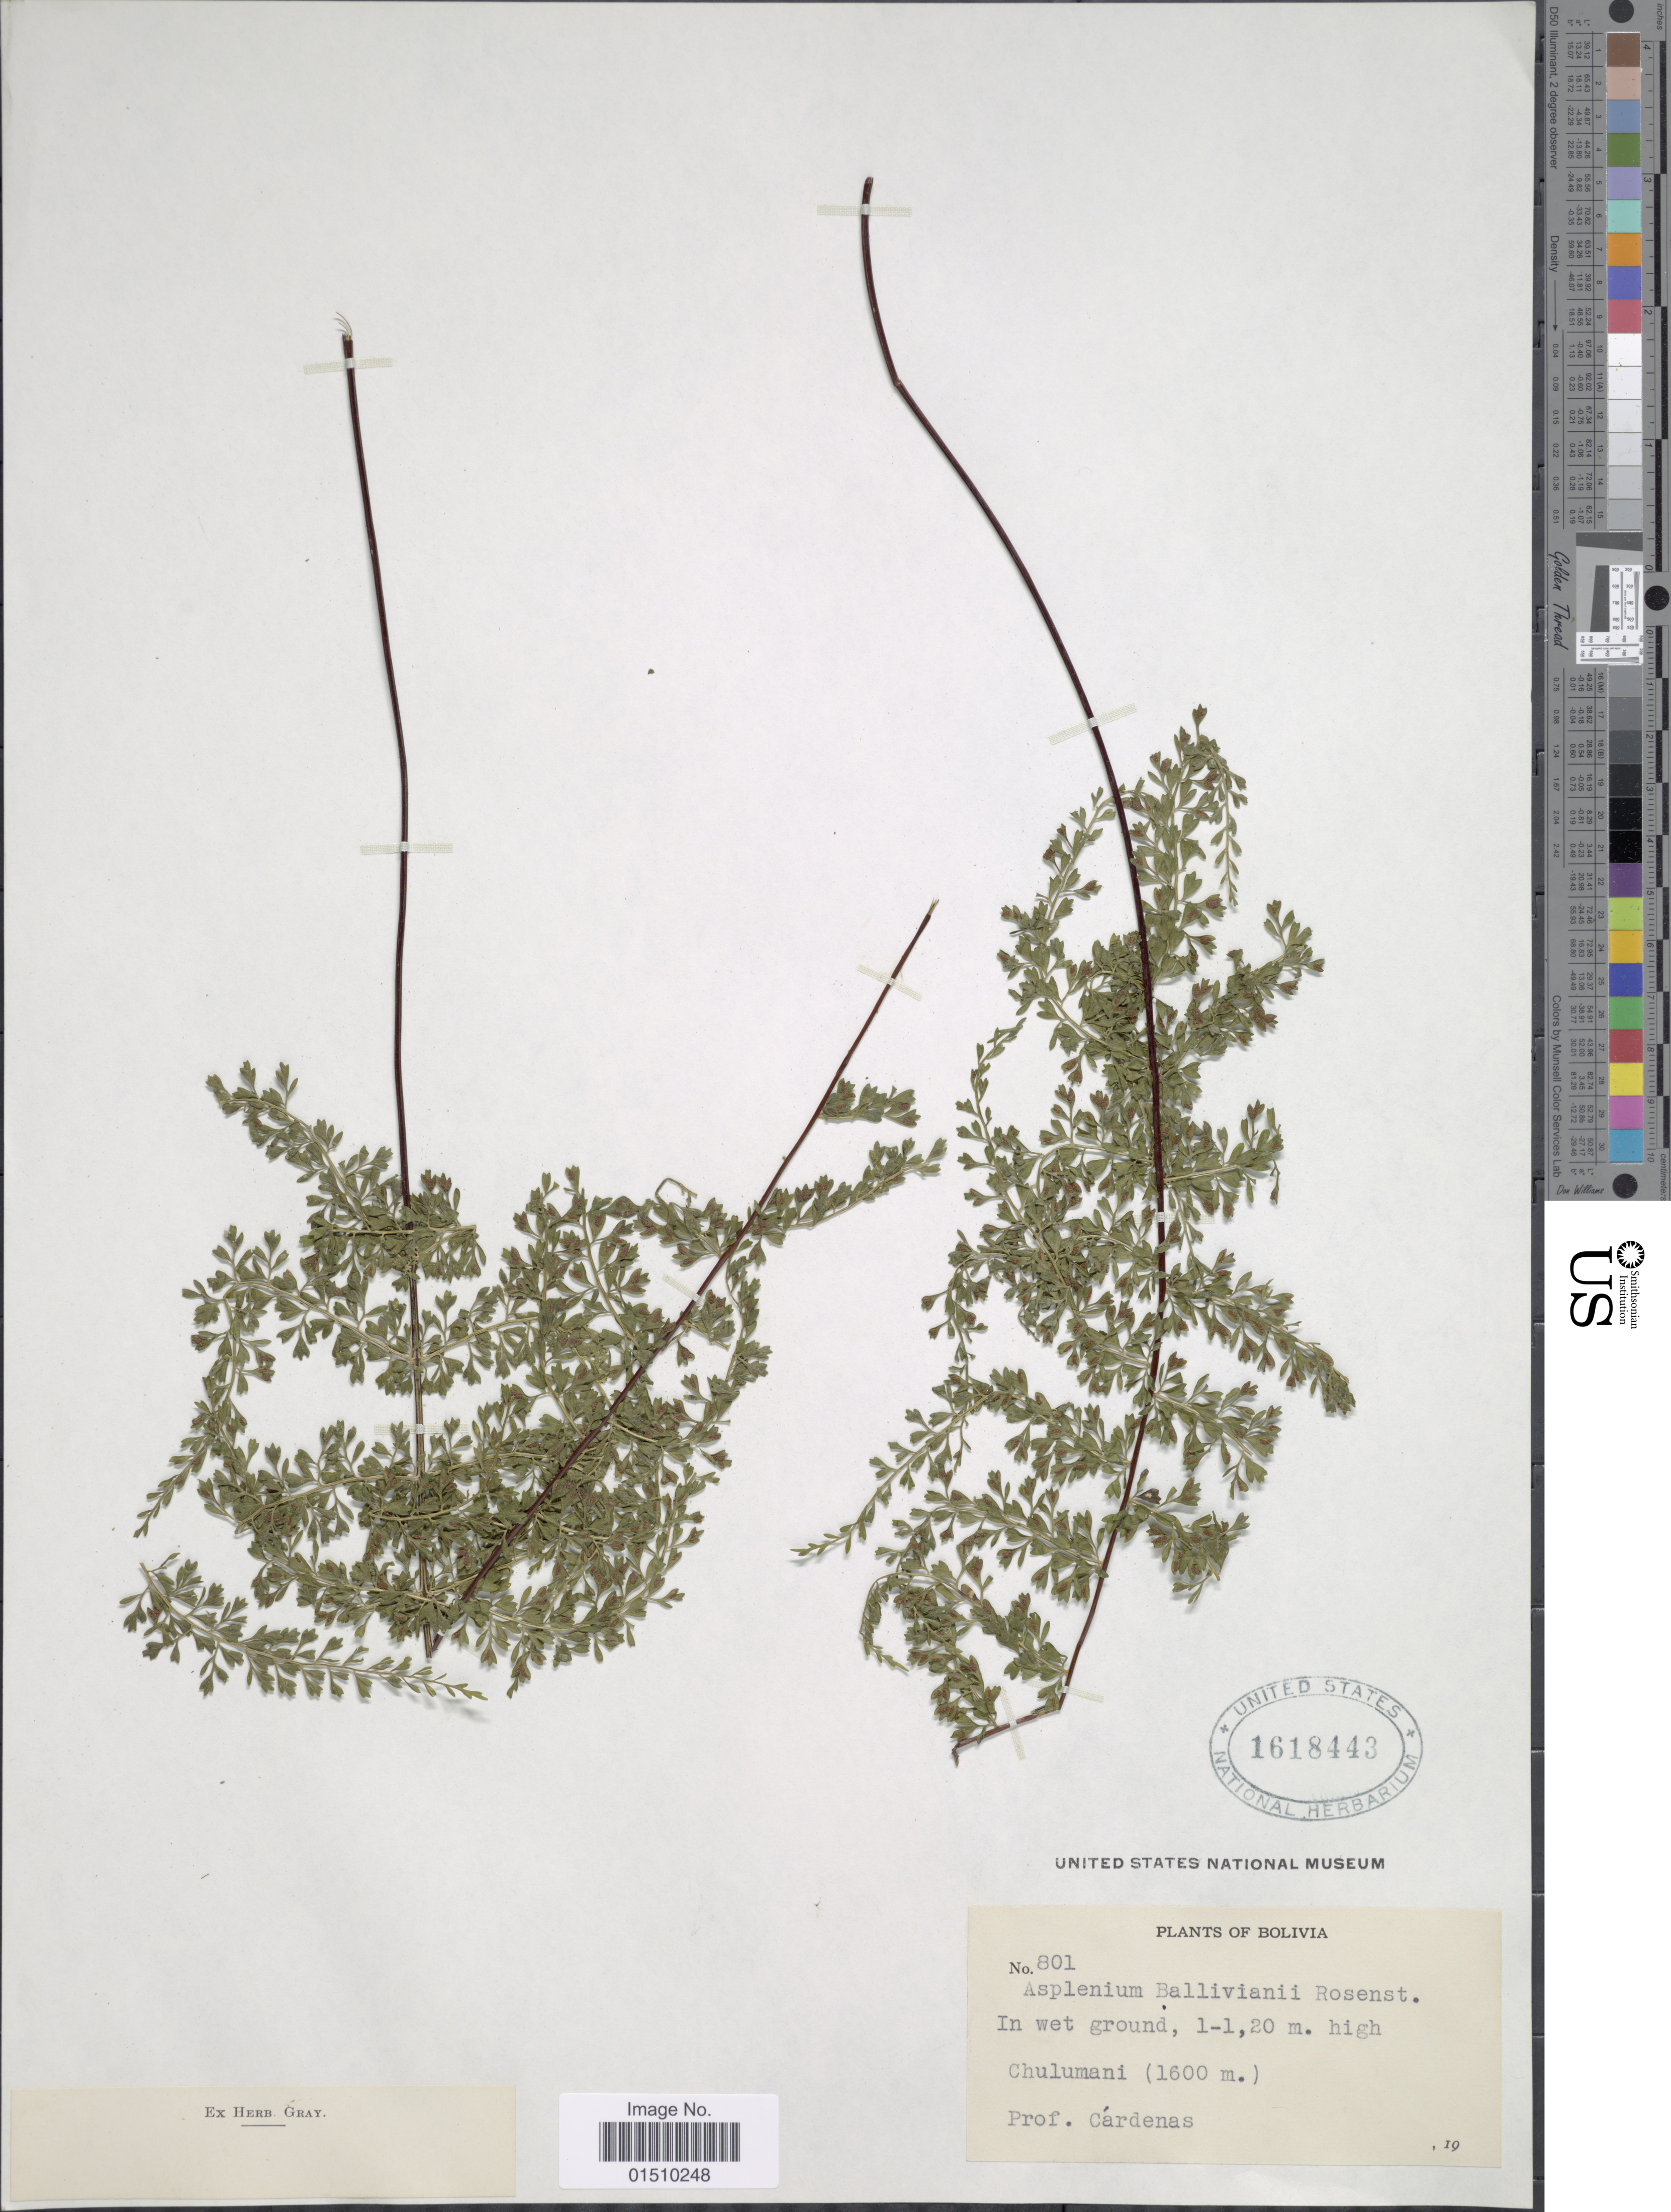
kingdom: Plantae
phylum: Tracheophyta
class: Polypodiopsida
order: Polypodiales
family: Aspleniaceae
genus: Asplenium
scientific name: Asplenium balliviani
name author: Rosenst.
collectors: M. Cárdenas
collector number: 801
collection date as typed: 19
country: Bolivia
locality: Bolivia, Chulumani.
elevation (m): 1600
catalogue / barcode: US 1618443